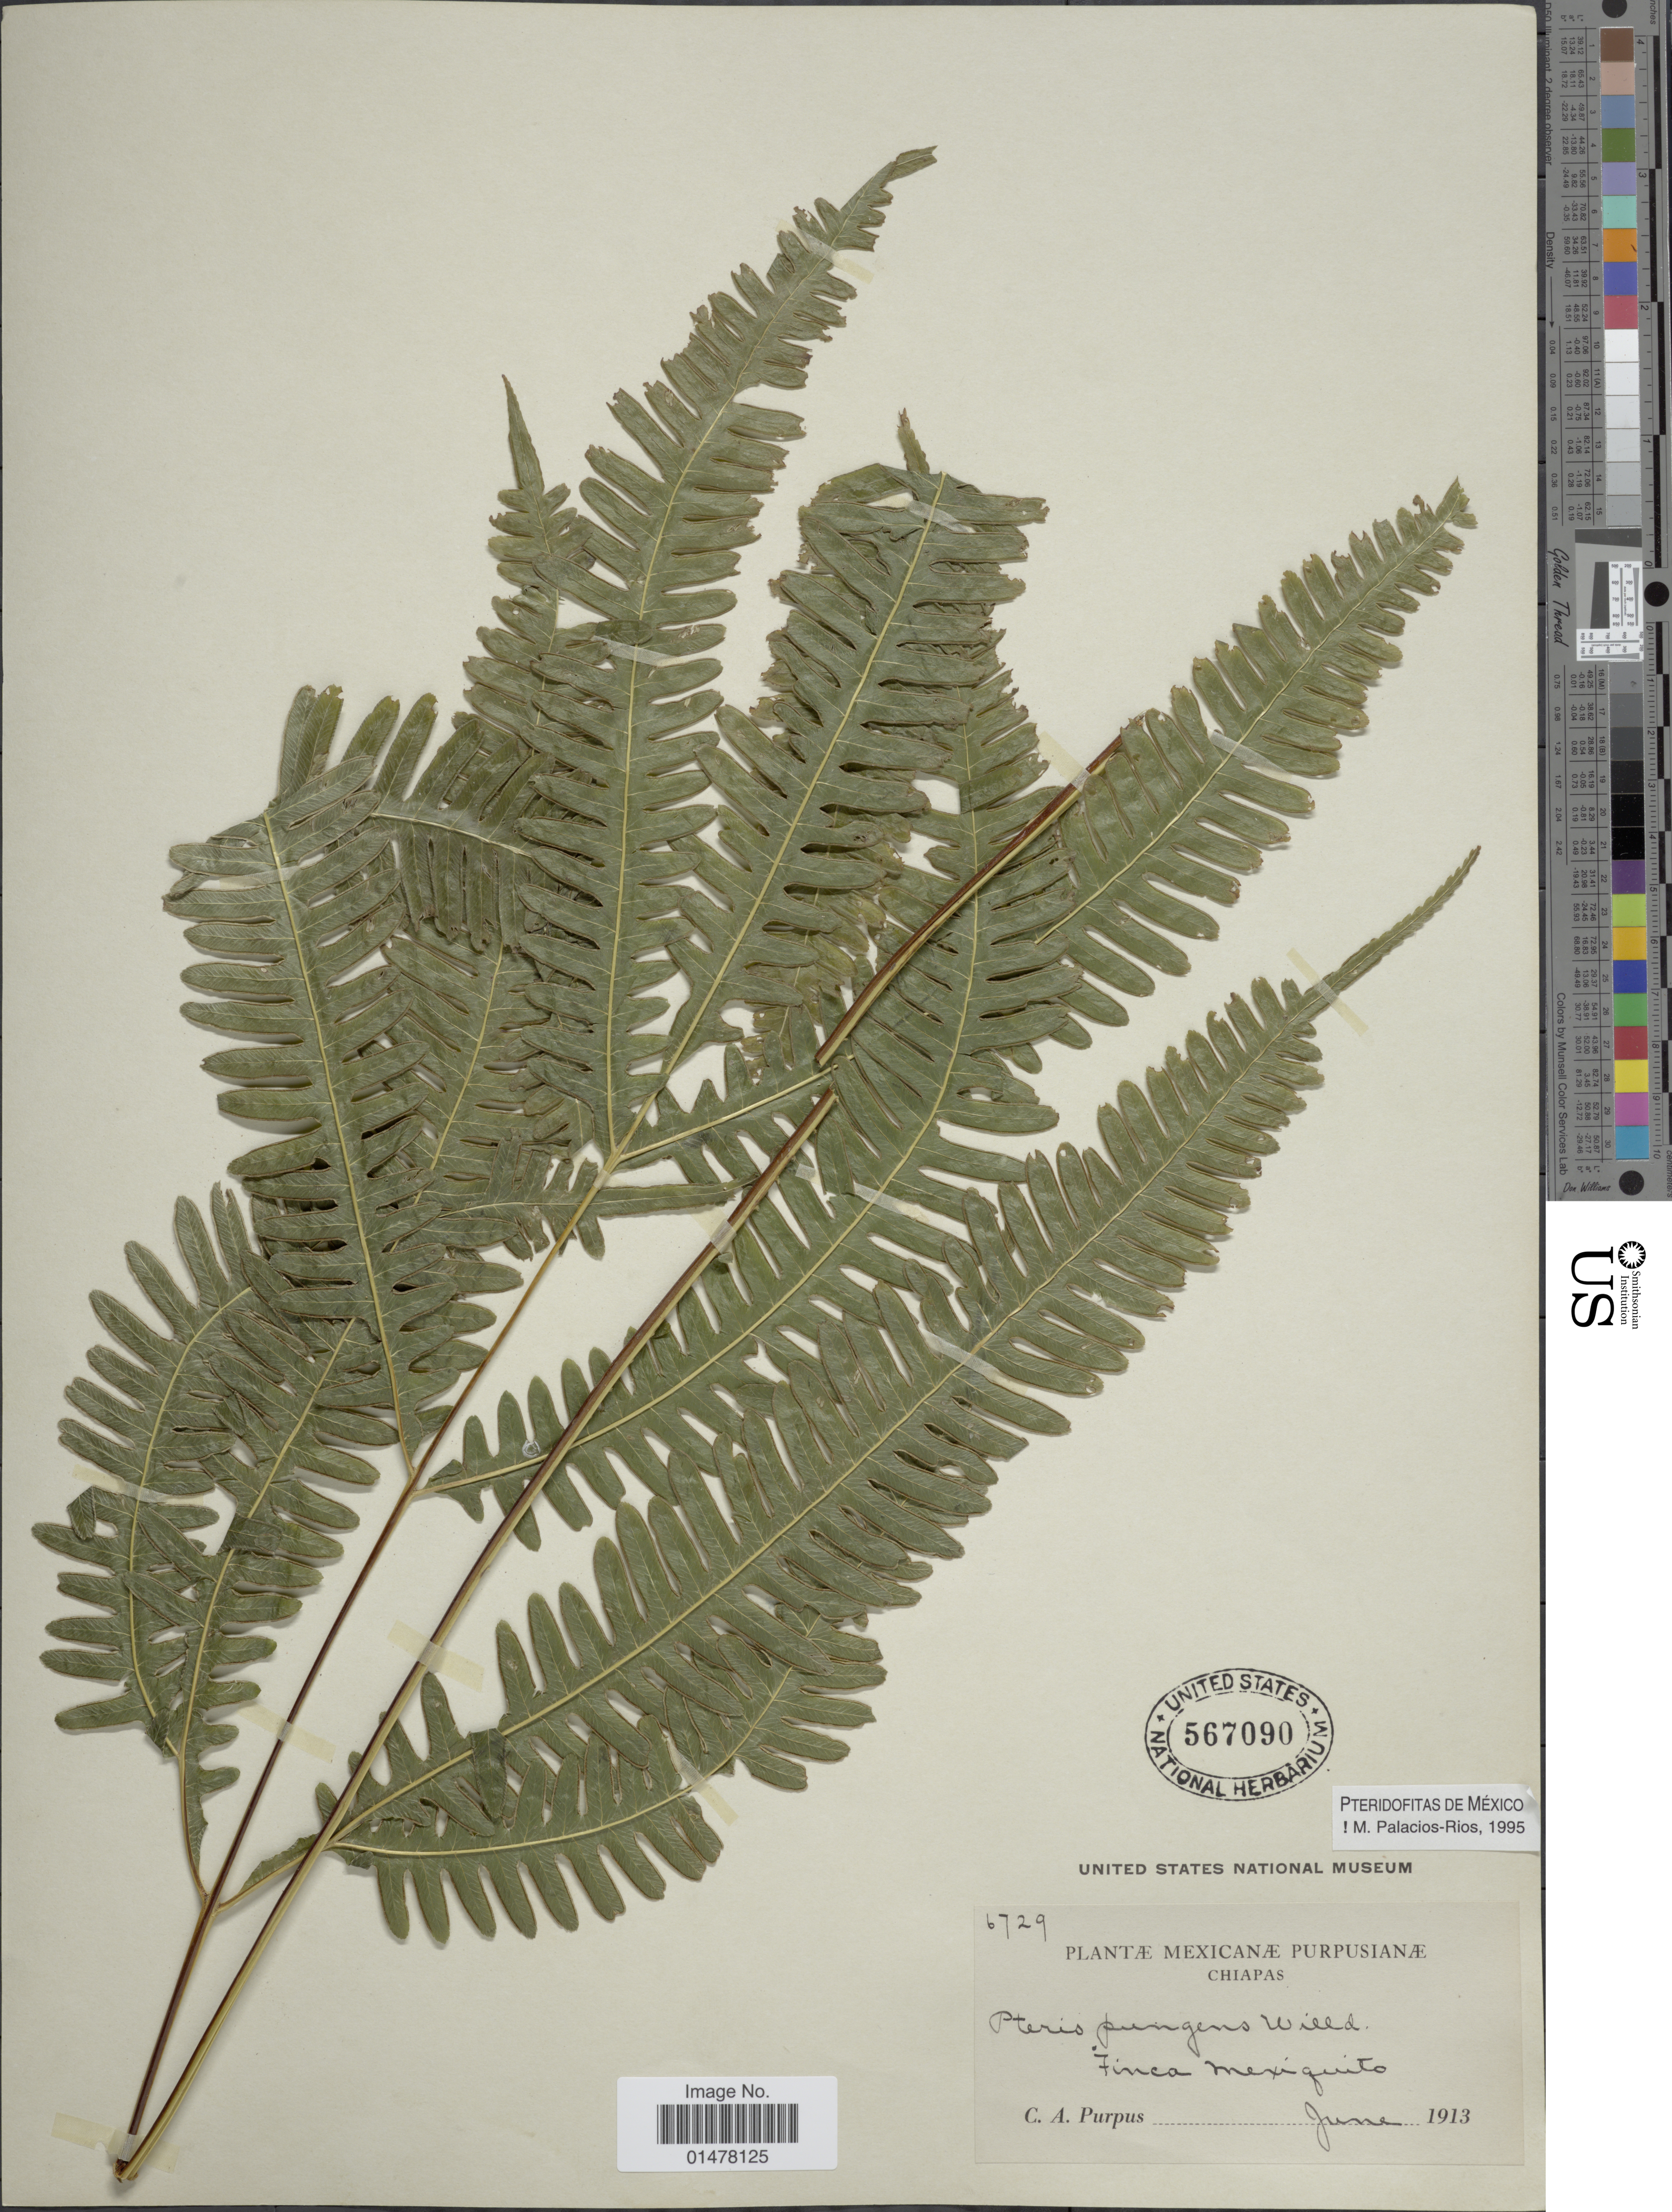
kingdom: Plantae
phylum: Tracheophyta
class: Polypodiopsida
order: Polypodiales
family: Pteridaceae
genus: Pteris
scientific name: Pteris pungens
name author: Willd.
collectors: C. A. Purpus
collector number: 6729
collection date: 1913-06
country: Mexico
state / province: Chiapas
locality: PLantae Mexicanae, Chiapas, finca Mexiquito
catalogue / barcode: US 567090